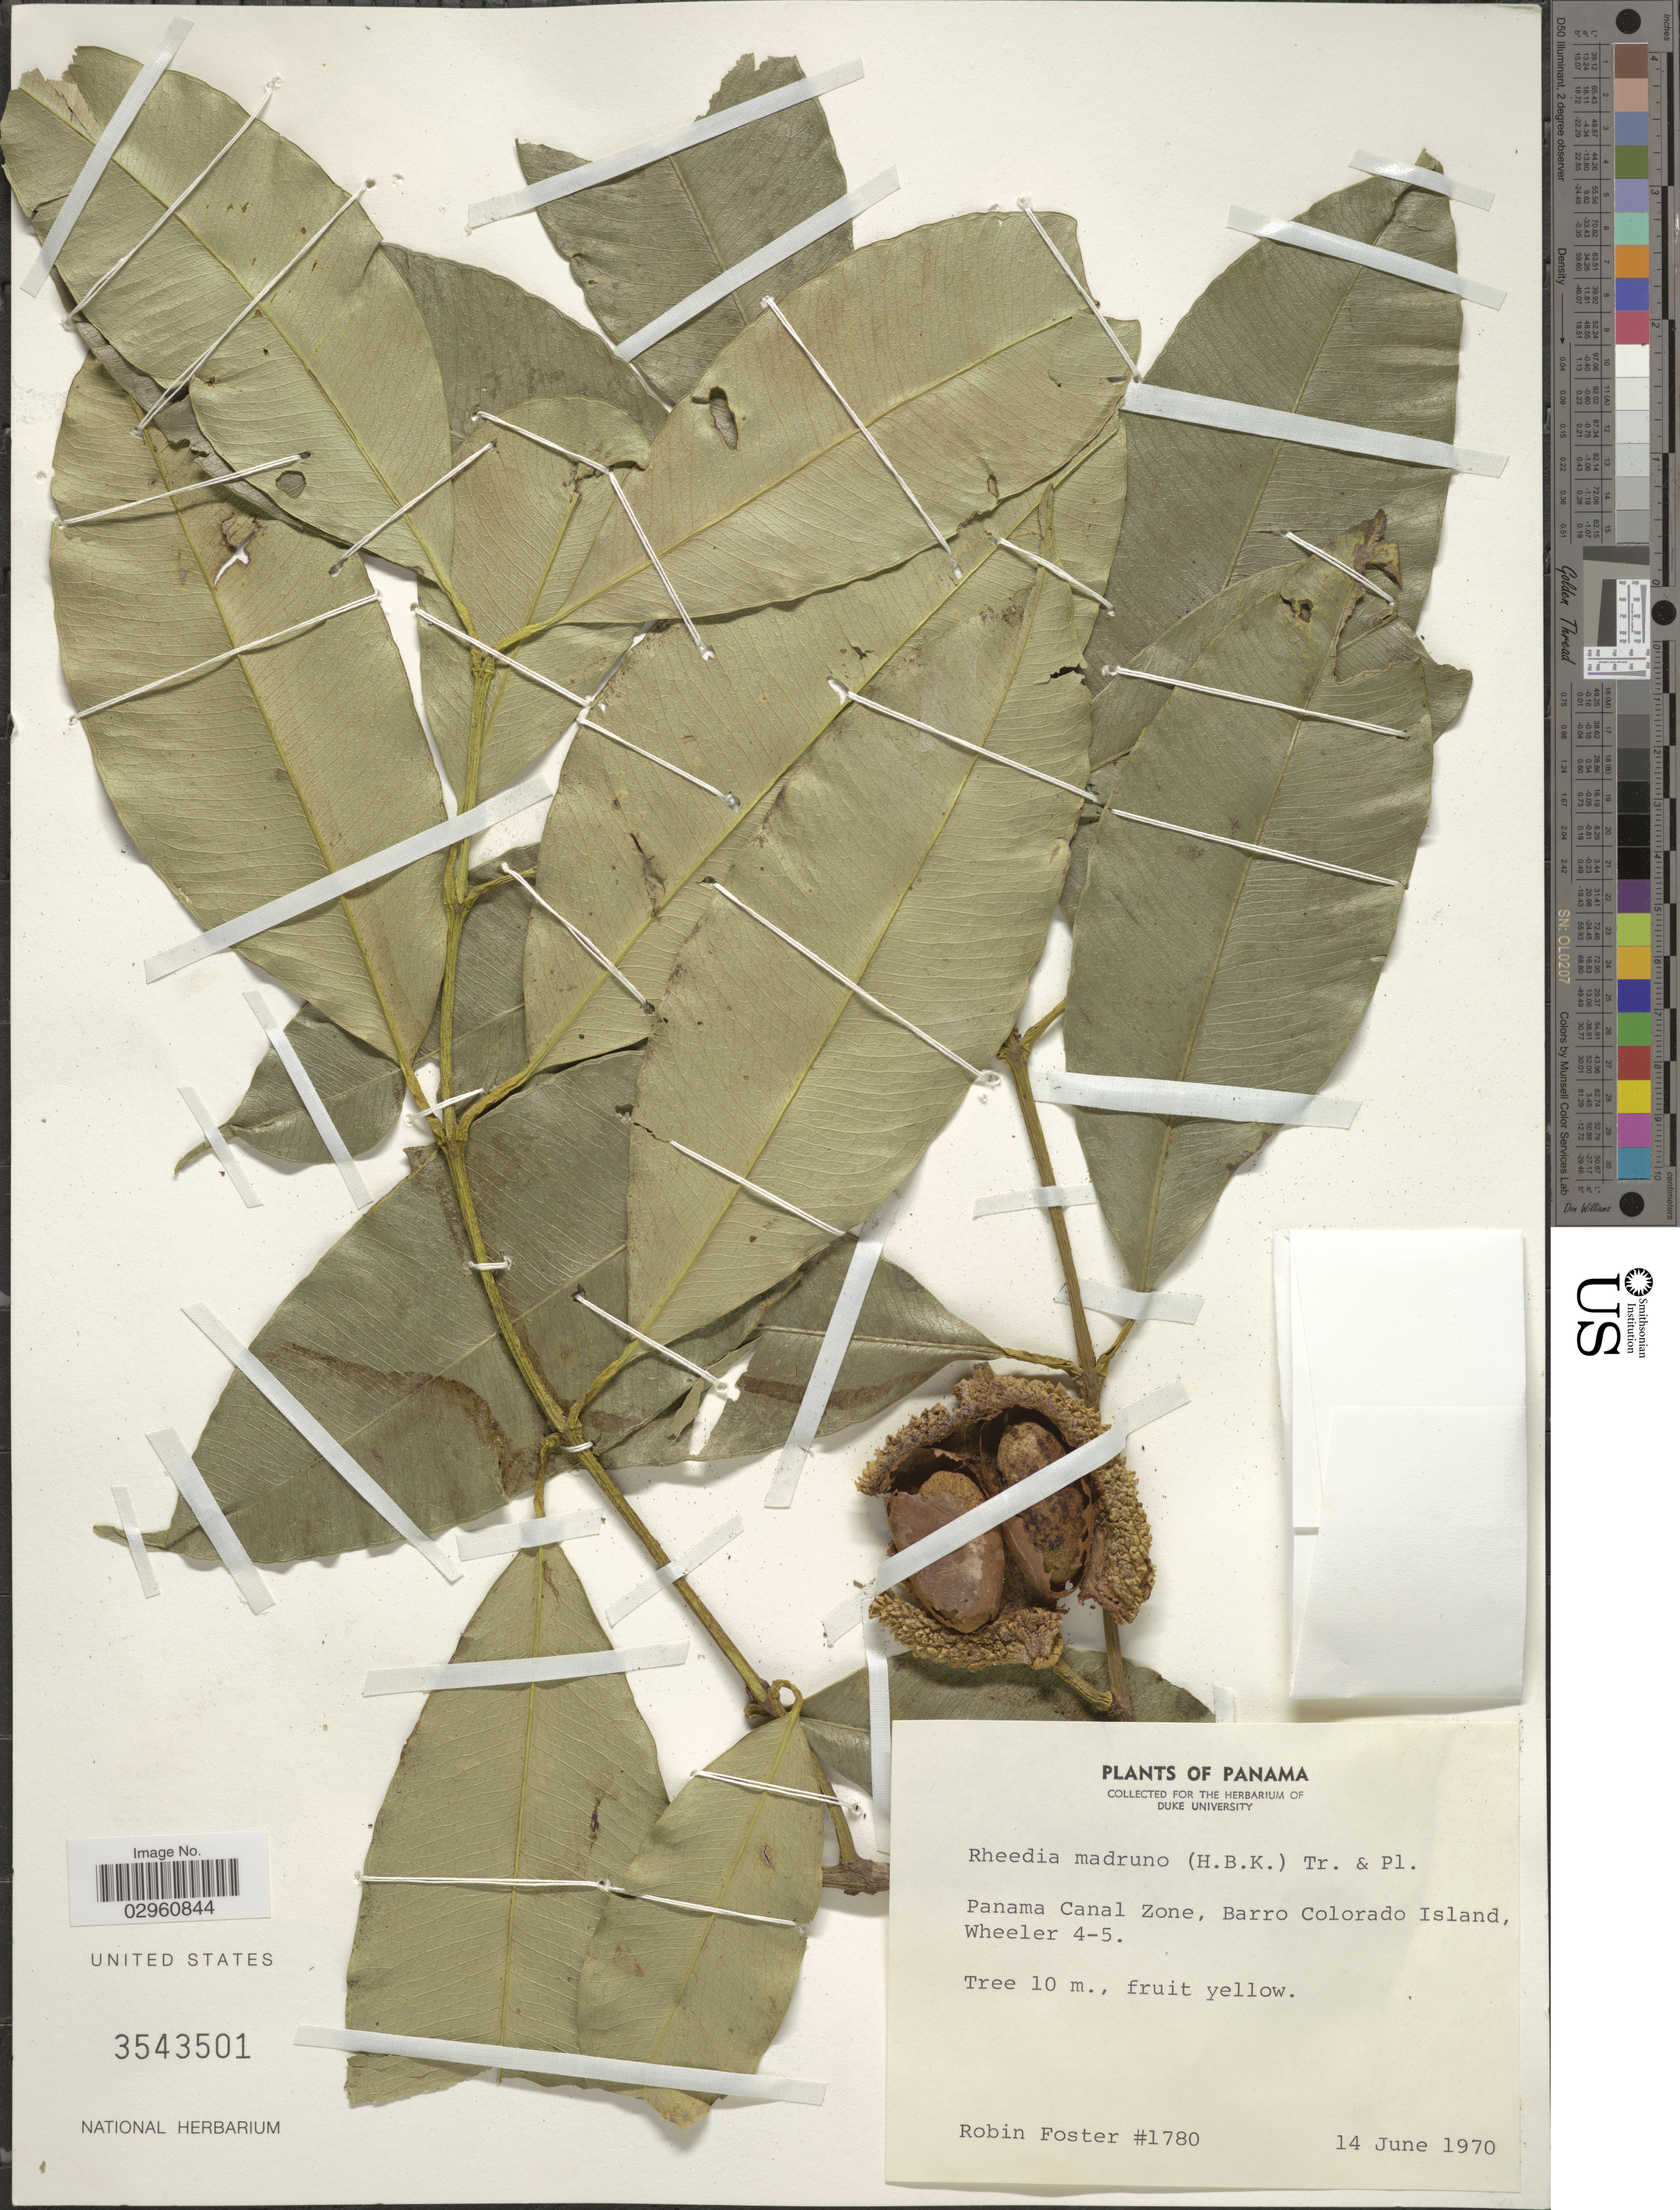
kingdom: Plantae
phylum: Tracheophyta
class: Magnoliopsida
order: Malpighiales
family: Clusiaceae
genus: Garcinia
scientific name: Garcinia madruno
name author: (Kunth) Hammel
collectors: R. B. Foster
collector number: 1780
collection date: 1970-06-14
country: Panama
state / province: Panamá Oeste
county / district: Canal Zone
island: Barro Colorado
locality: Panama Canal Zone, Barro Colorado Island. Wheeler 4-5.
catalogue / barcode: US 3543501